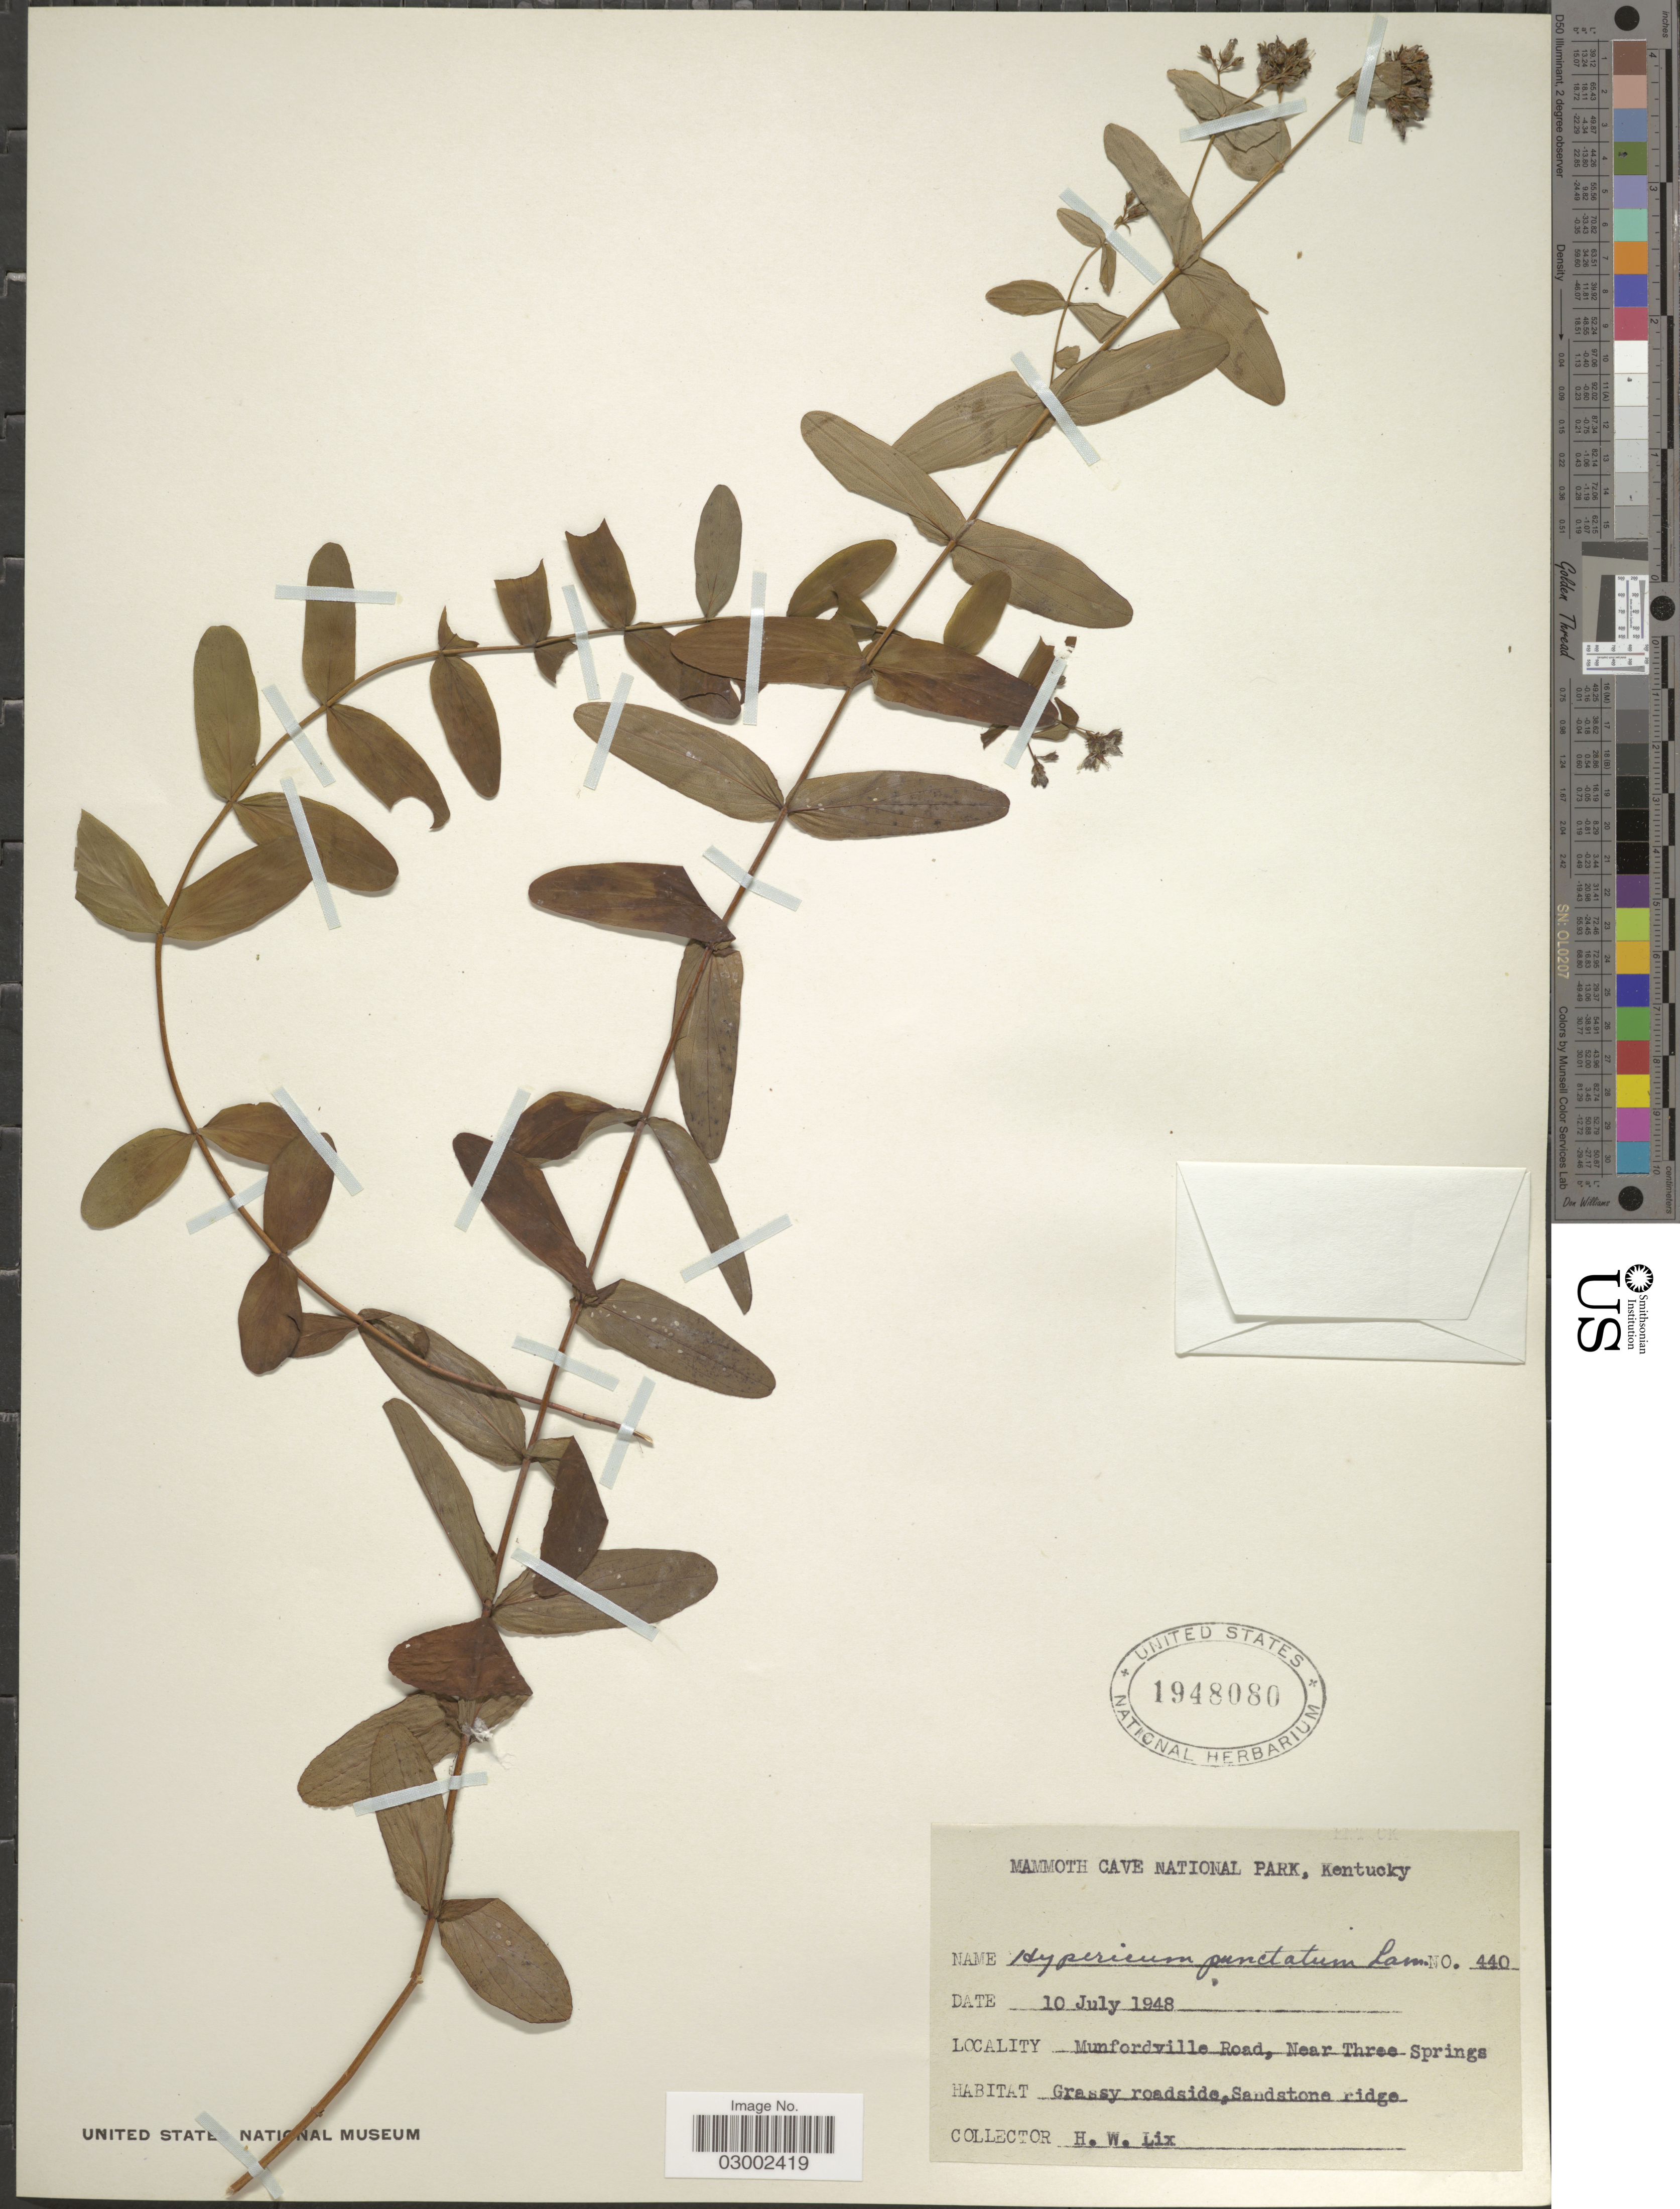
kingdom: Plantae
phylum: Tracheophyta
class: Magnoliopsida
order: Malpighiales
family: Hypericaceae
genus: Hypericum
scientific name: Hypericum punctatum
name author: Lam.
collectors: H. W. Lix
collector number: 440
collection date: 1948-07-10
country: United States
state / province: Kentucky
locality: Mammoth Cave National Park. Munfordville Road, Near Three Springs.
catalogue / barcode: US 1948080